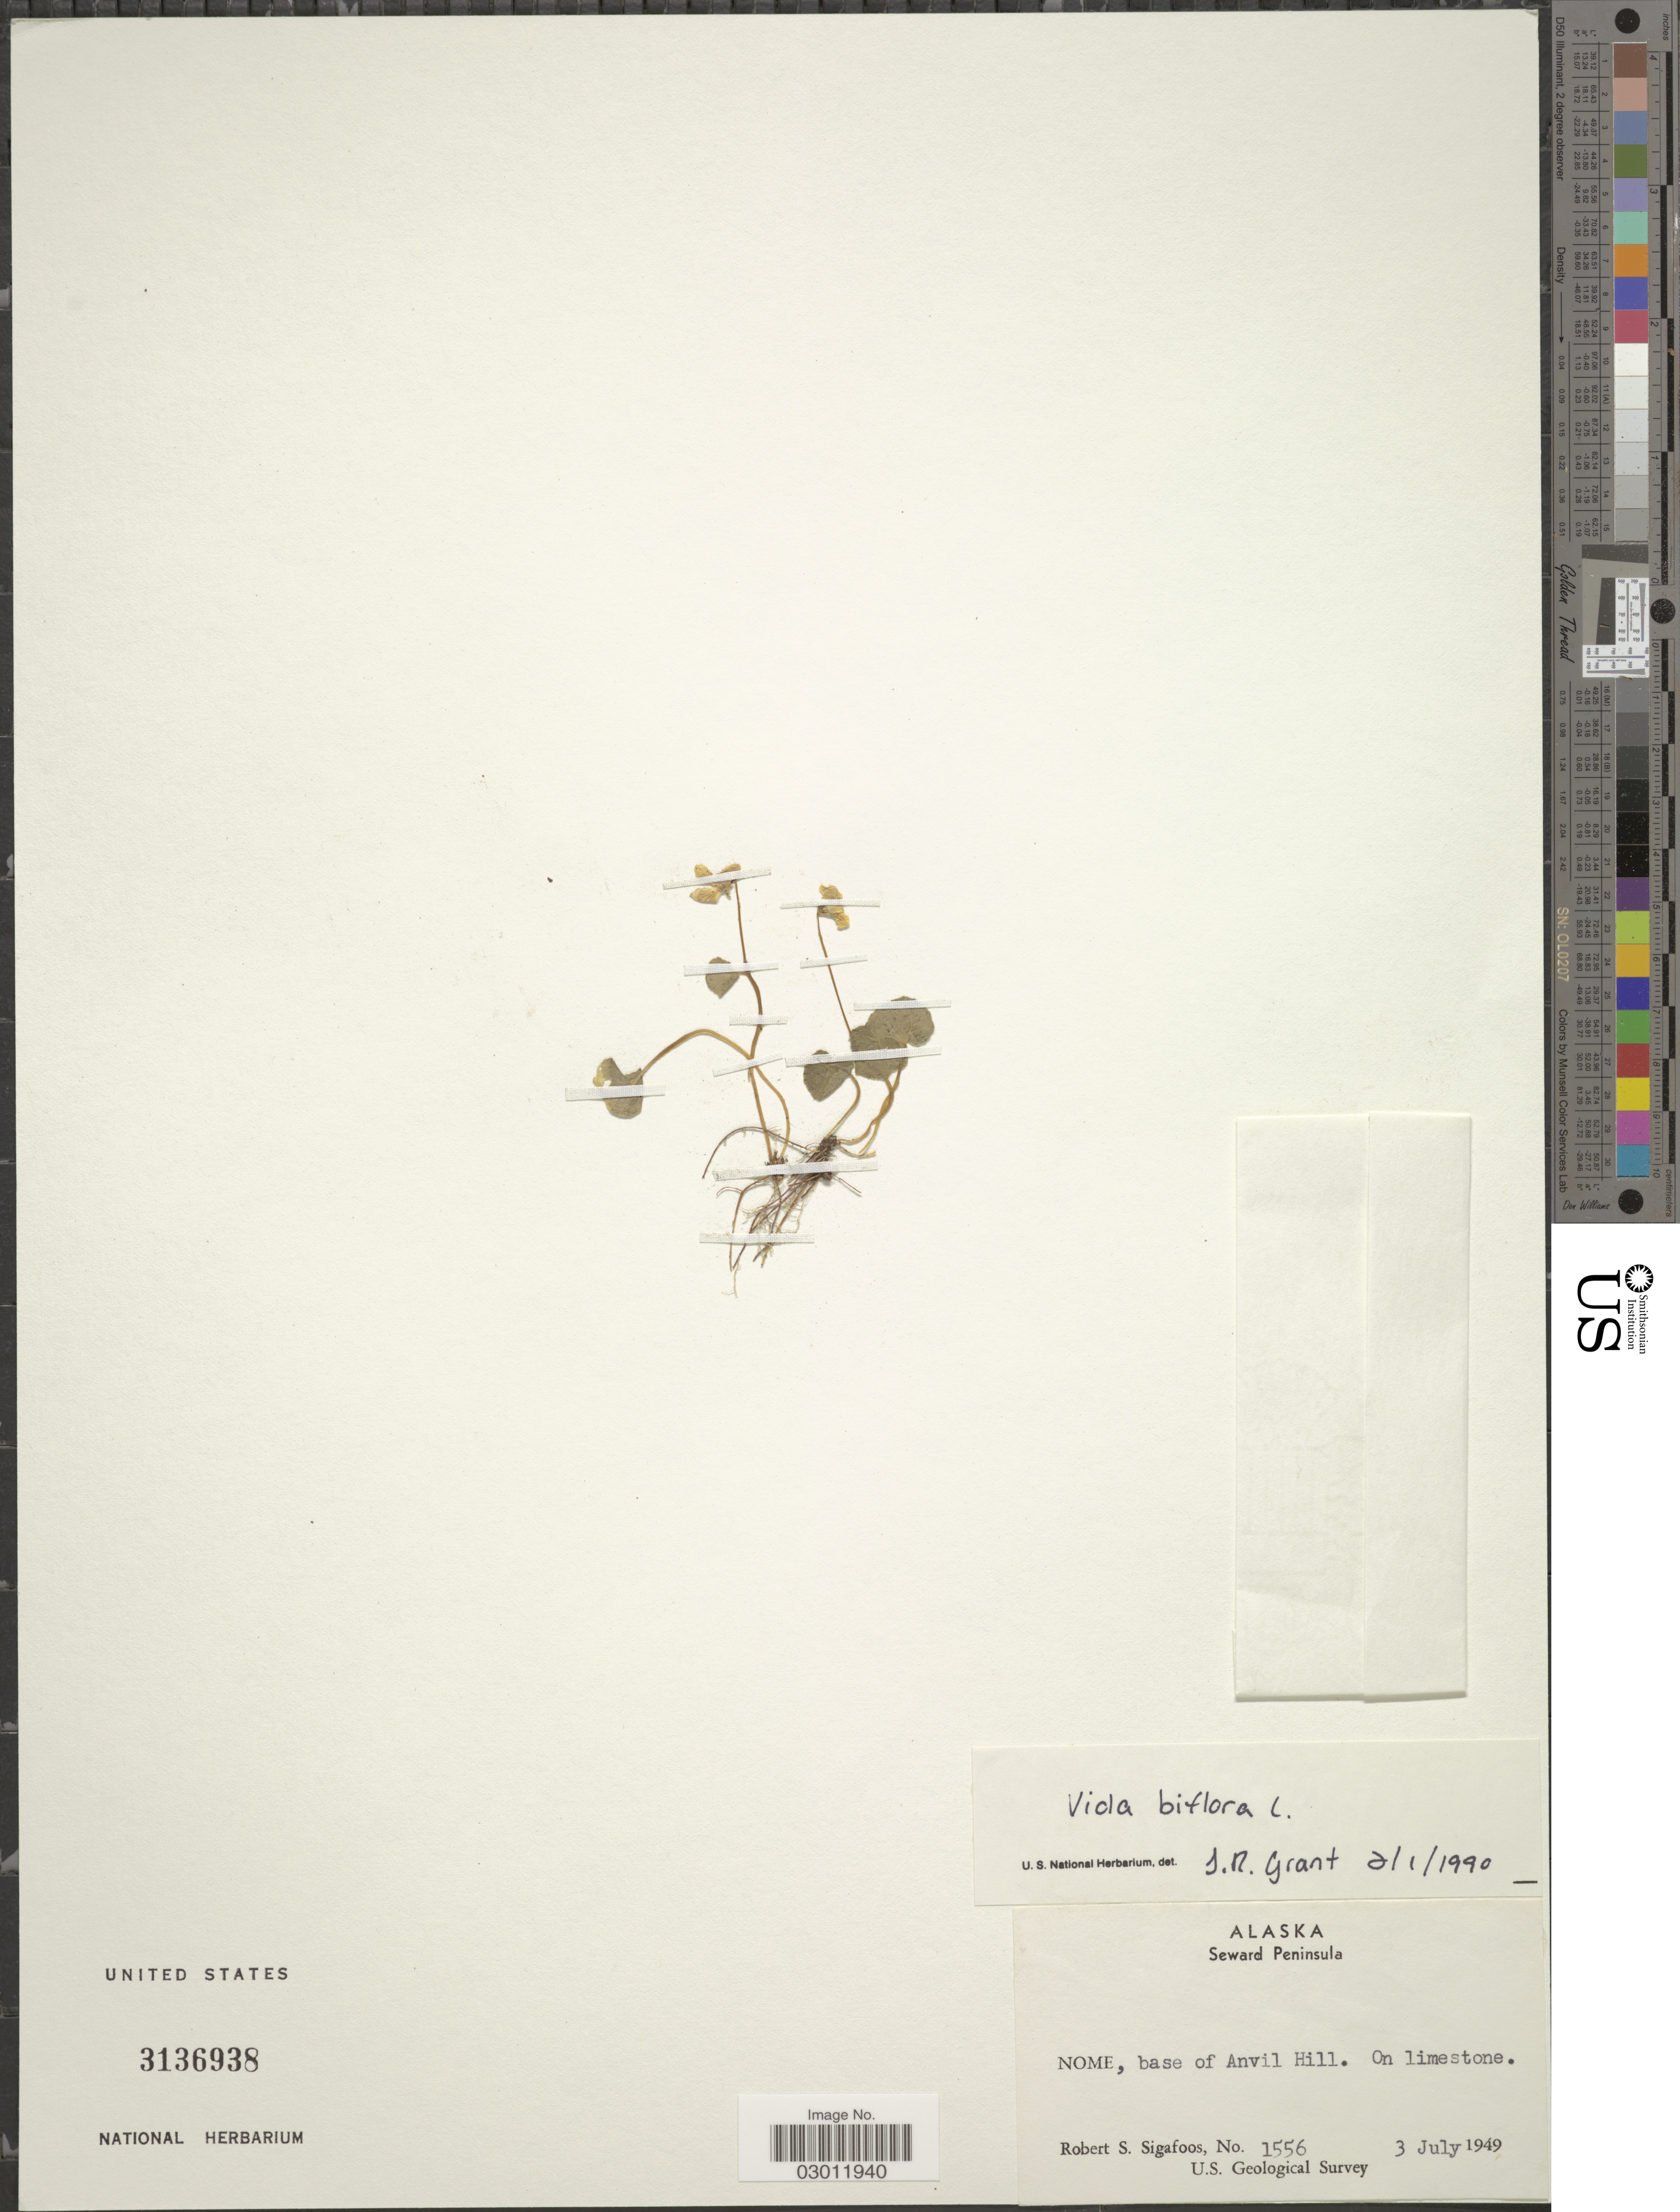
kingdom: Plantae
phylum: Tracheophyta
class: Magnoliopsida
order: Malpighiales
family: Violaceae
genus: Viola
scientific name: Viola biflora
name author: L.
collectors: R. Sigafoos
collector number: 1556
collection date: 1949-07-03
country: United States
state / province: Alaska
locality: Seward Peninsula. Nome, base of Anvil Hill.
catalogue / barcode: US 3136938